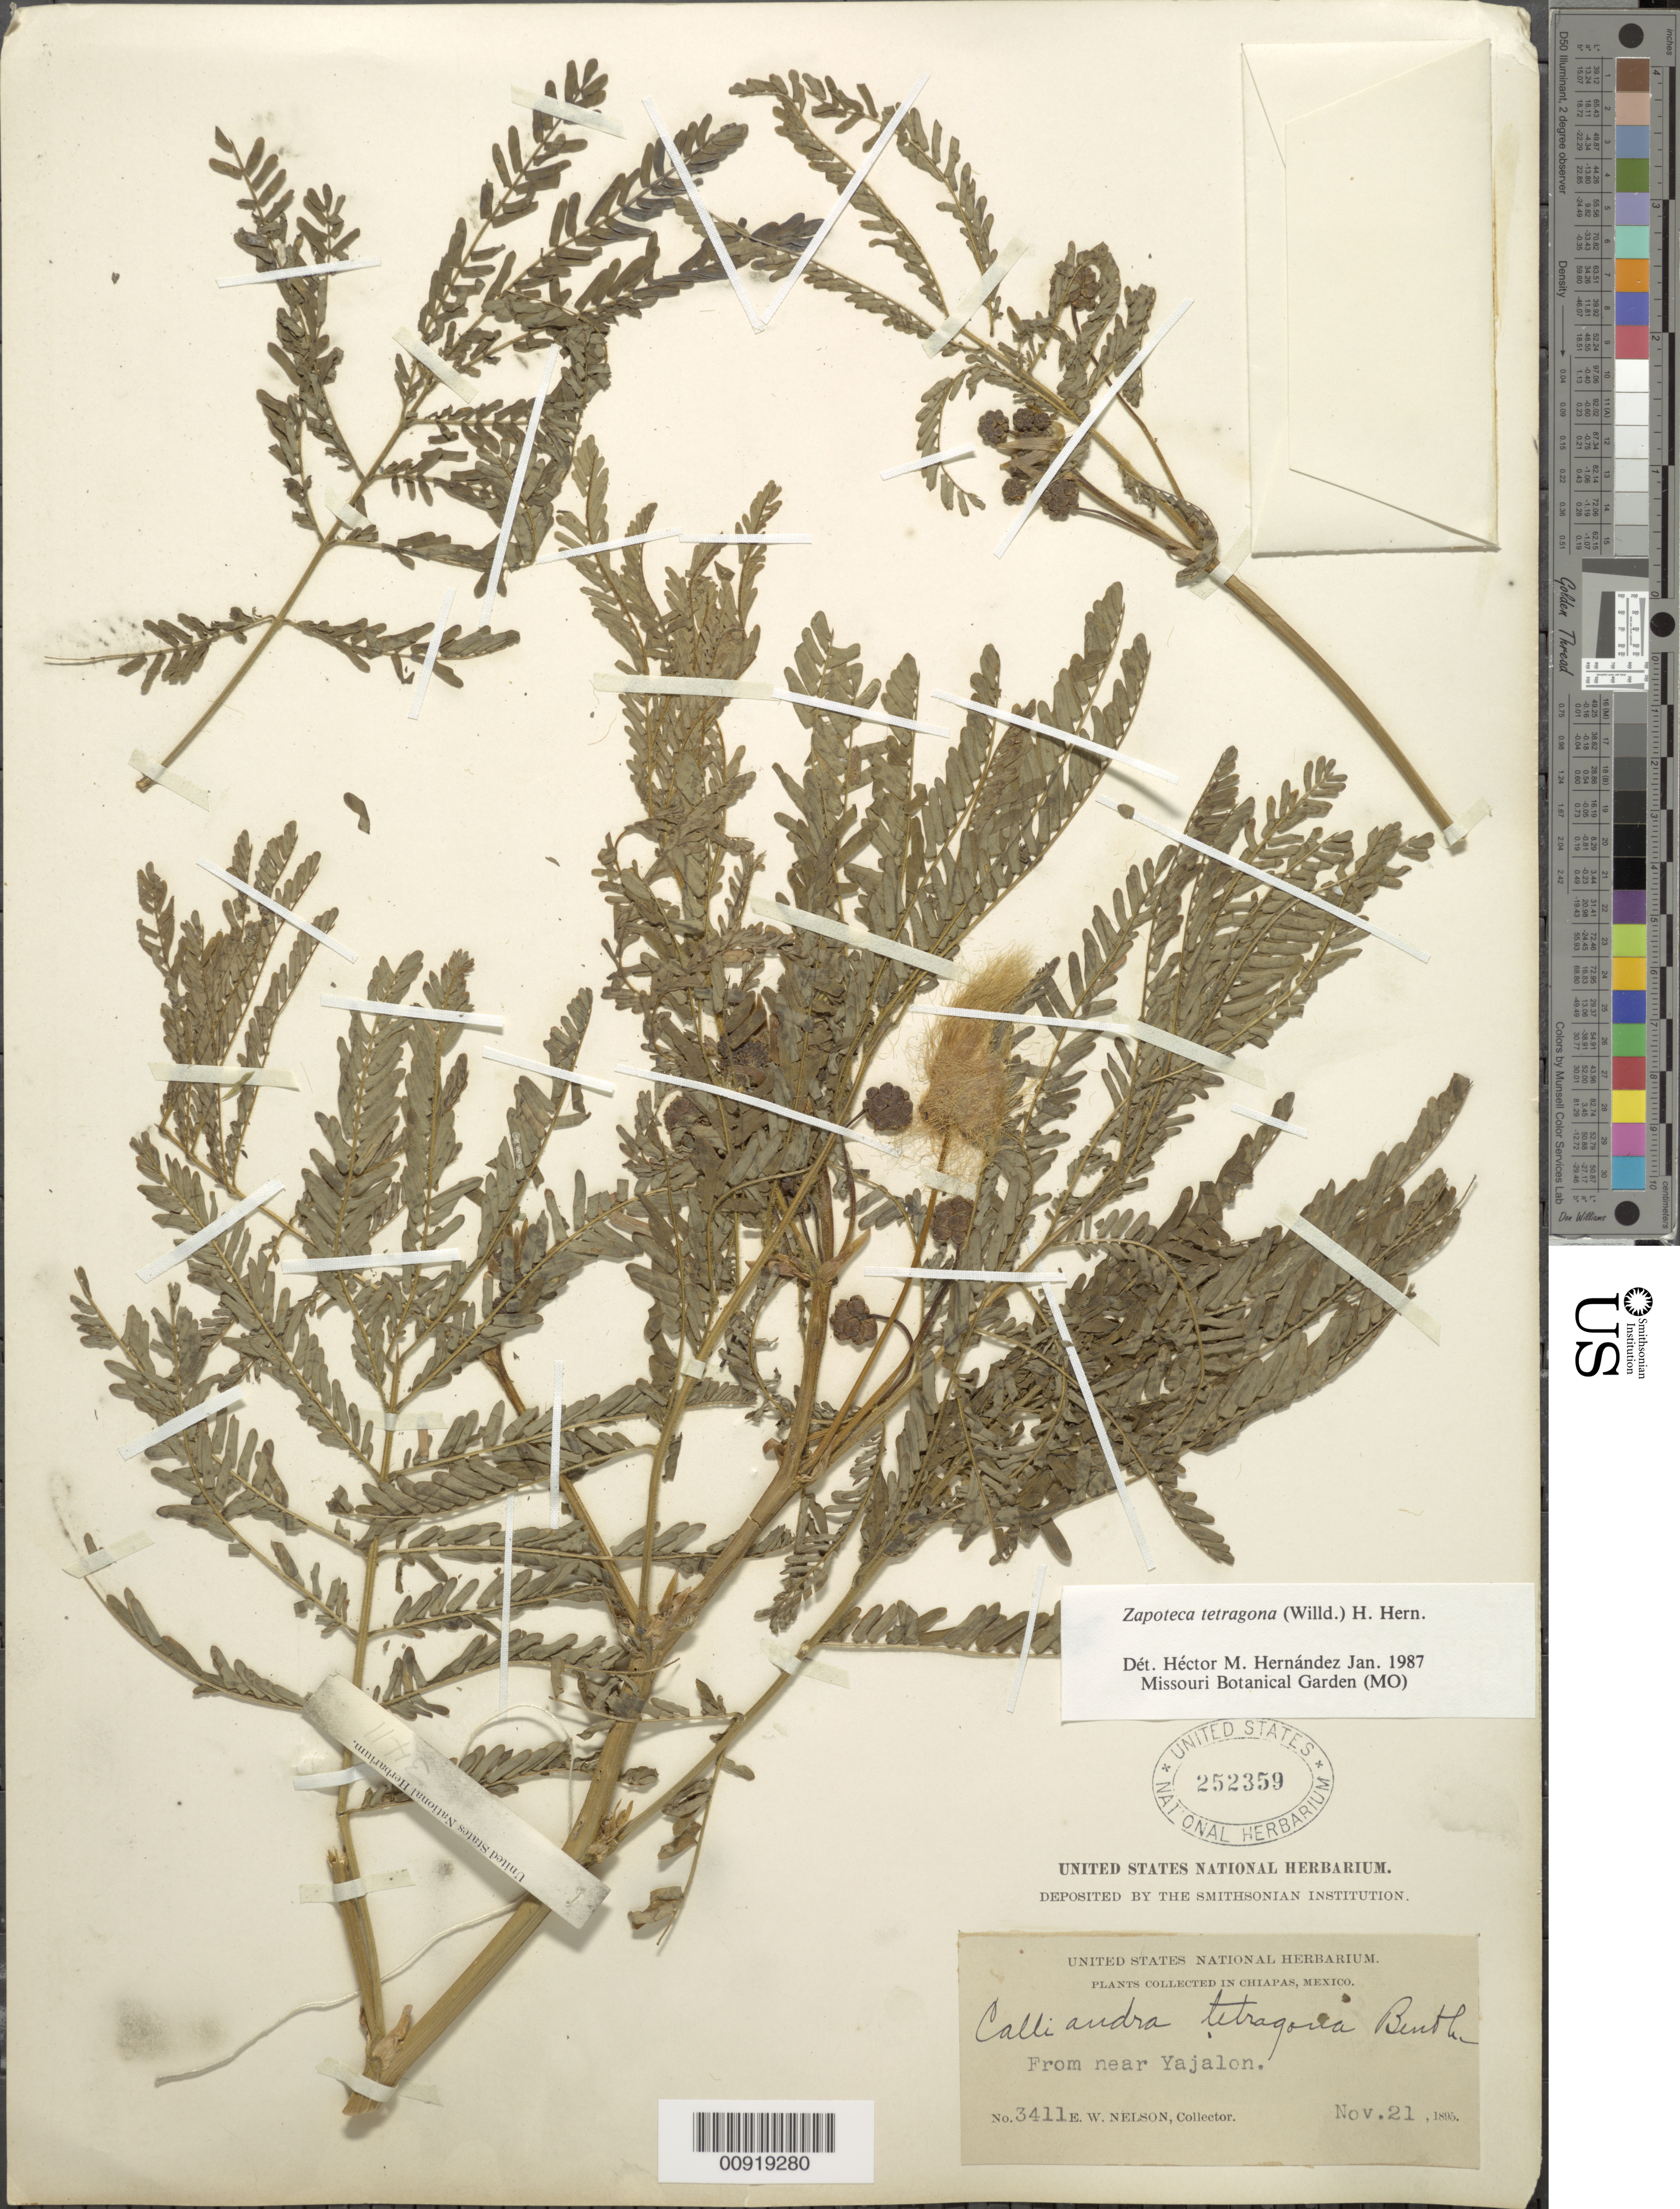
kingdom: Plantae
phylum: Tracheophyta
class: Magnoliopsida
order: Fabales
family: Fabaceae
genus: Zapoteca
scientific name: Zapoteca tetragona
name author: (Willd.) H.M. Hern.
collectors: E. W. Nelson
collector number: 3411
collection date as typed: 21 Nov 1895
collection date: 1895-11-21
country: Mexico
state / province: Chiapas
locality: From near Yajalon.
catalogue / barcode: US 252359